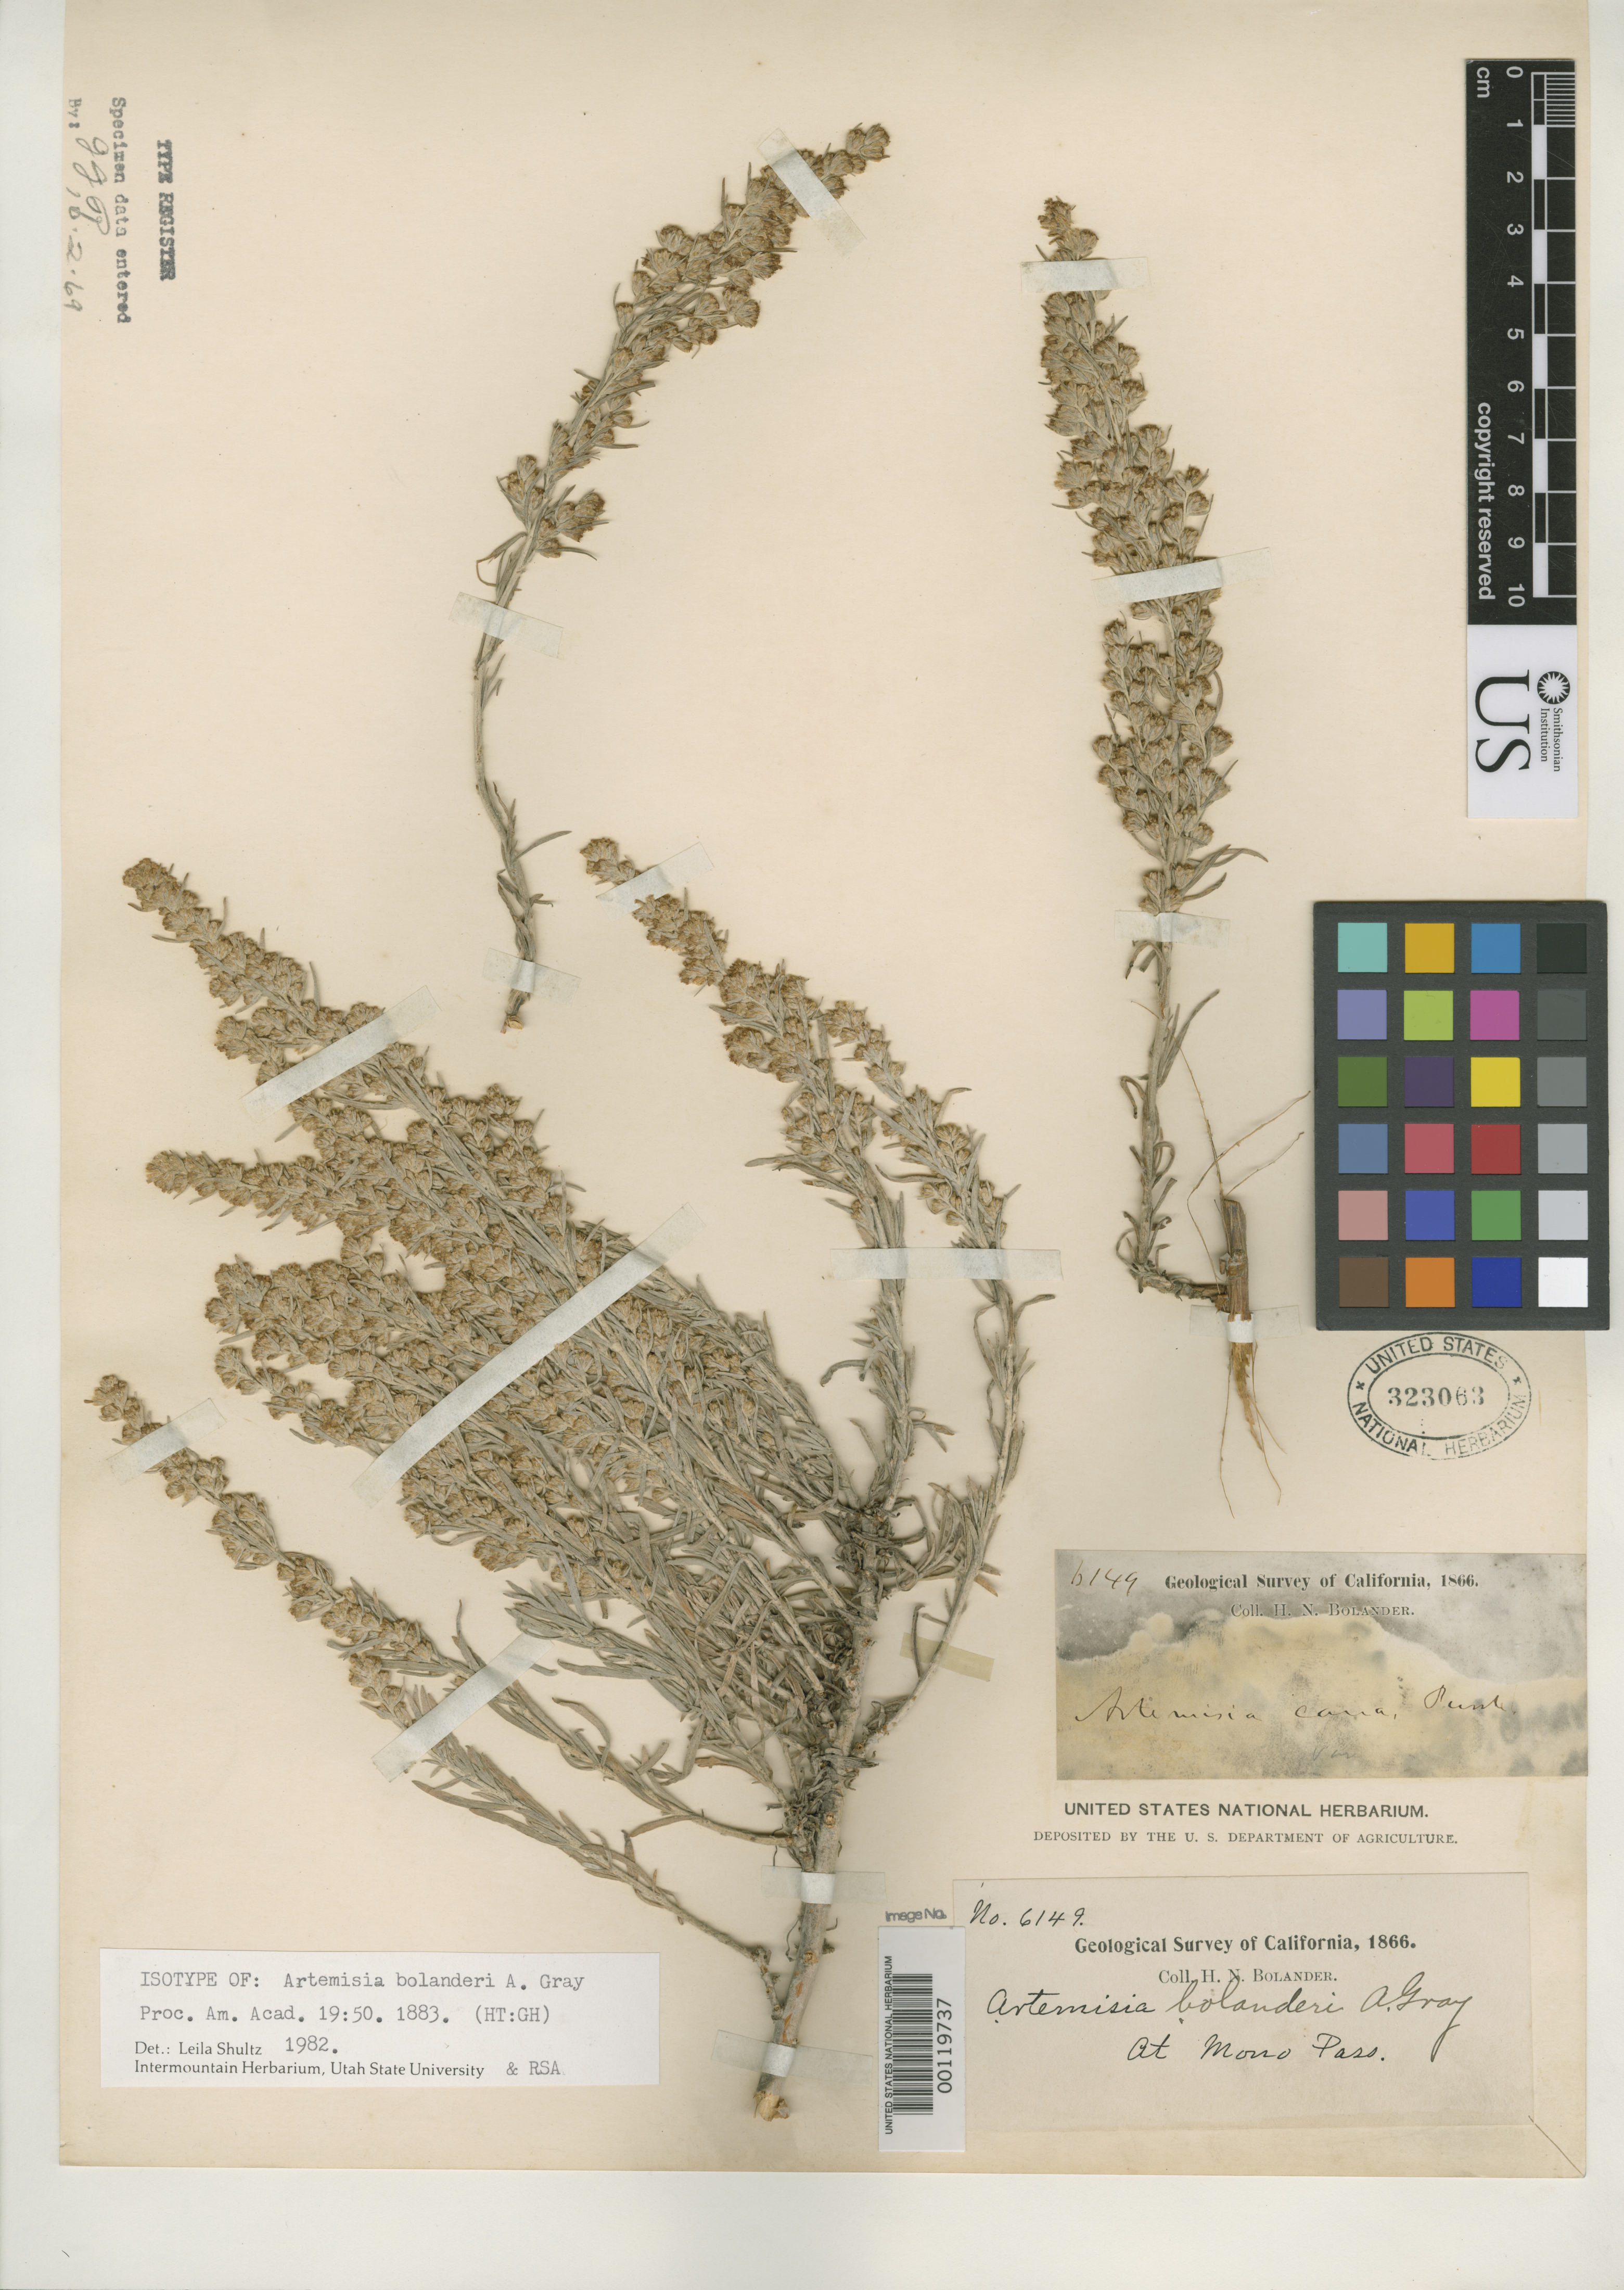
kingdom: Plantae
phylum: Tracheophyta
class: Magnoliopsida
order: Asterales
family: Asteraceae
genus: Artemisia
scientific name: Artemisia bolanderi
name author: A. Gray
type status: Isotype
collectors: H. Bolander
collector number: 6149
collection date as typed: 1866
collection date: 1866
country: United States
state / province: California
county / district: Mono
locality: Sierra Nevada; Mono Pass.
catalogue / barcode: US 323063